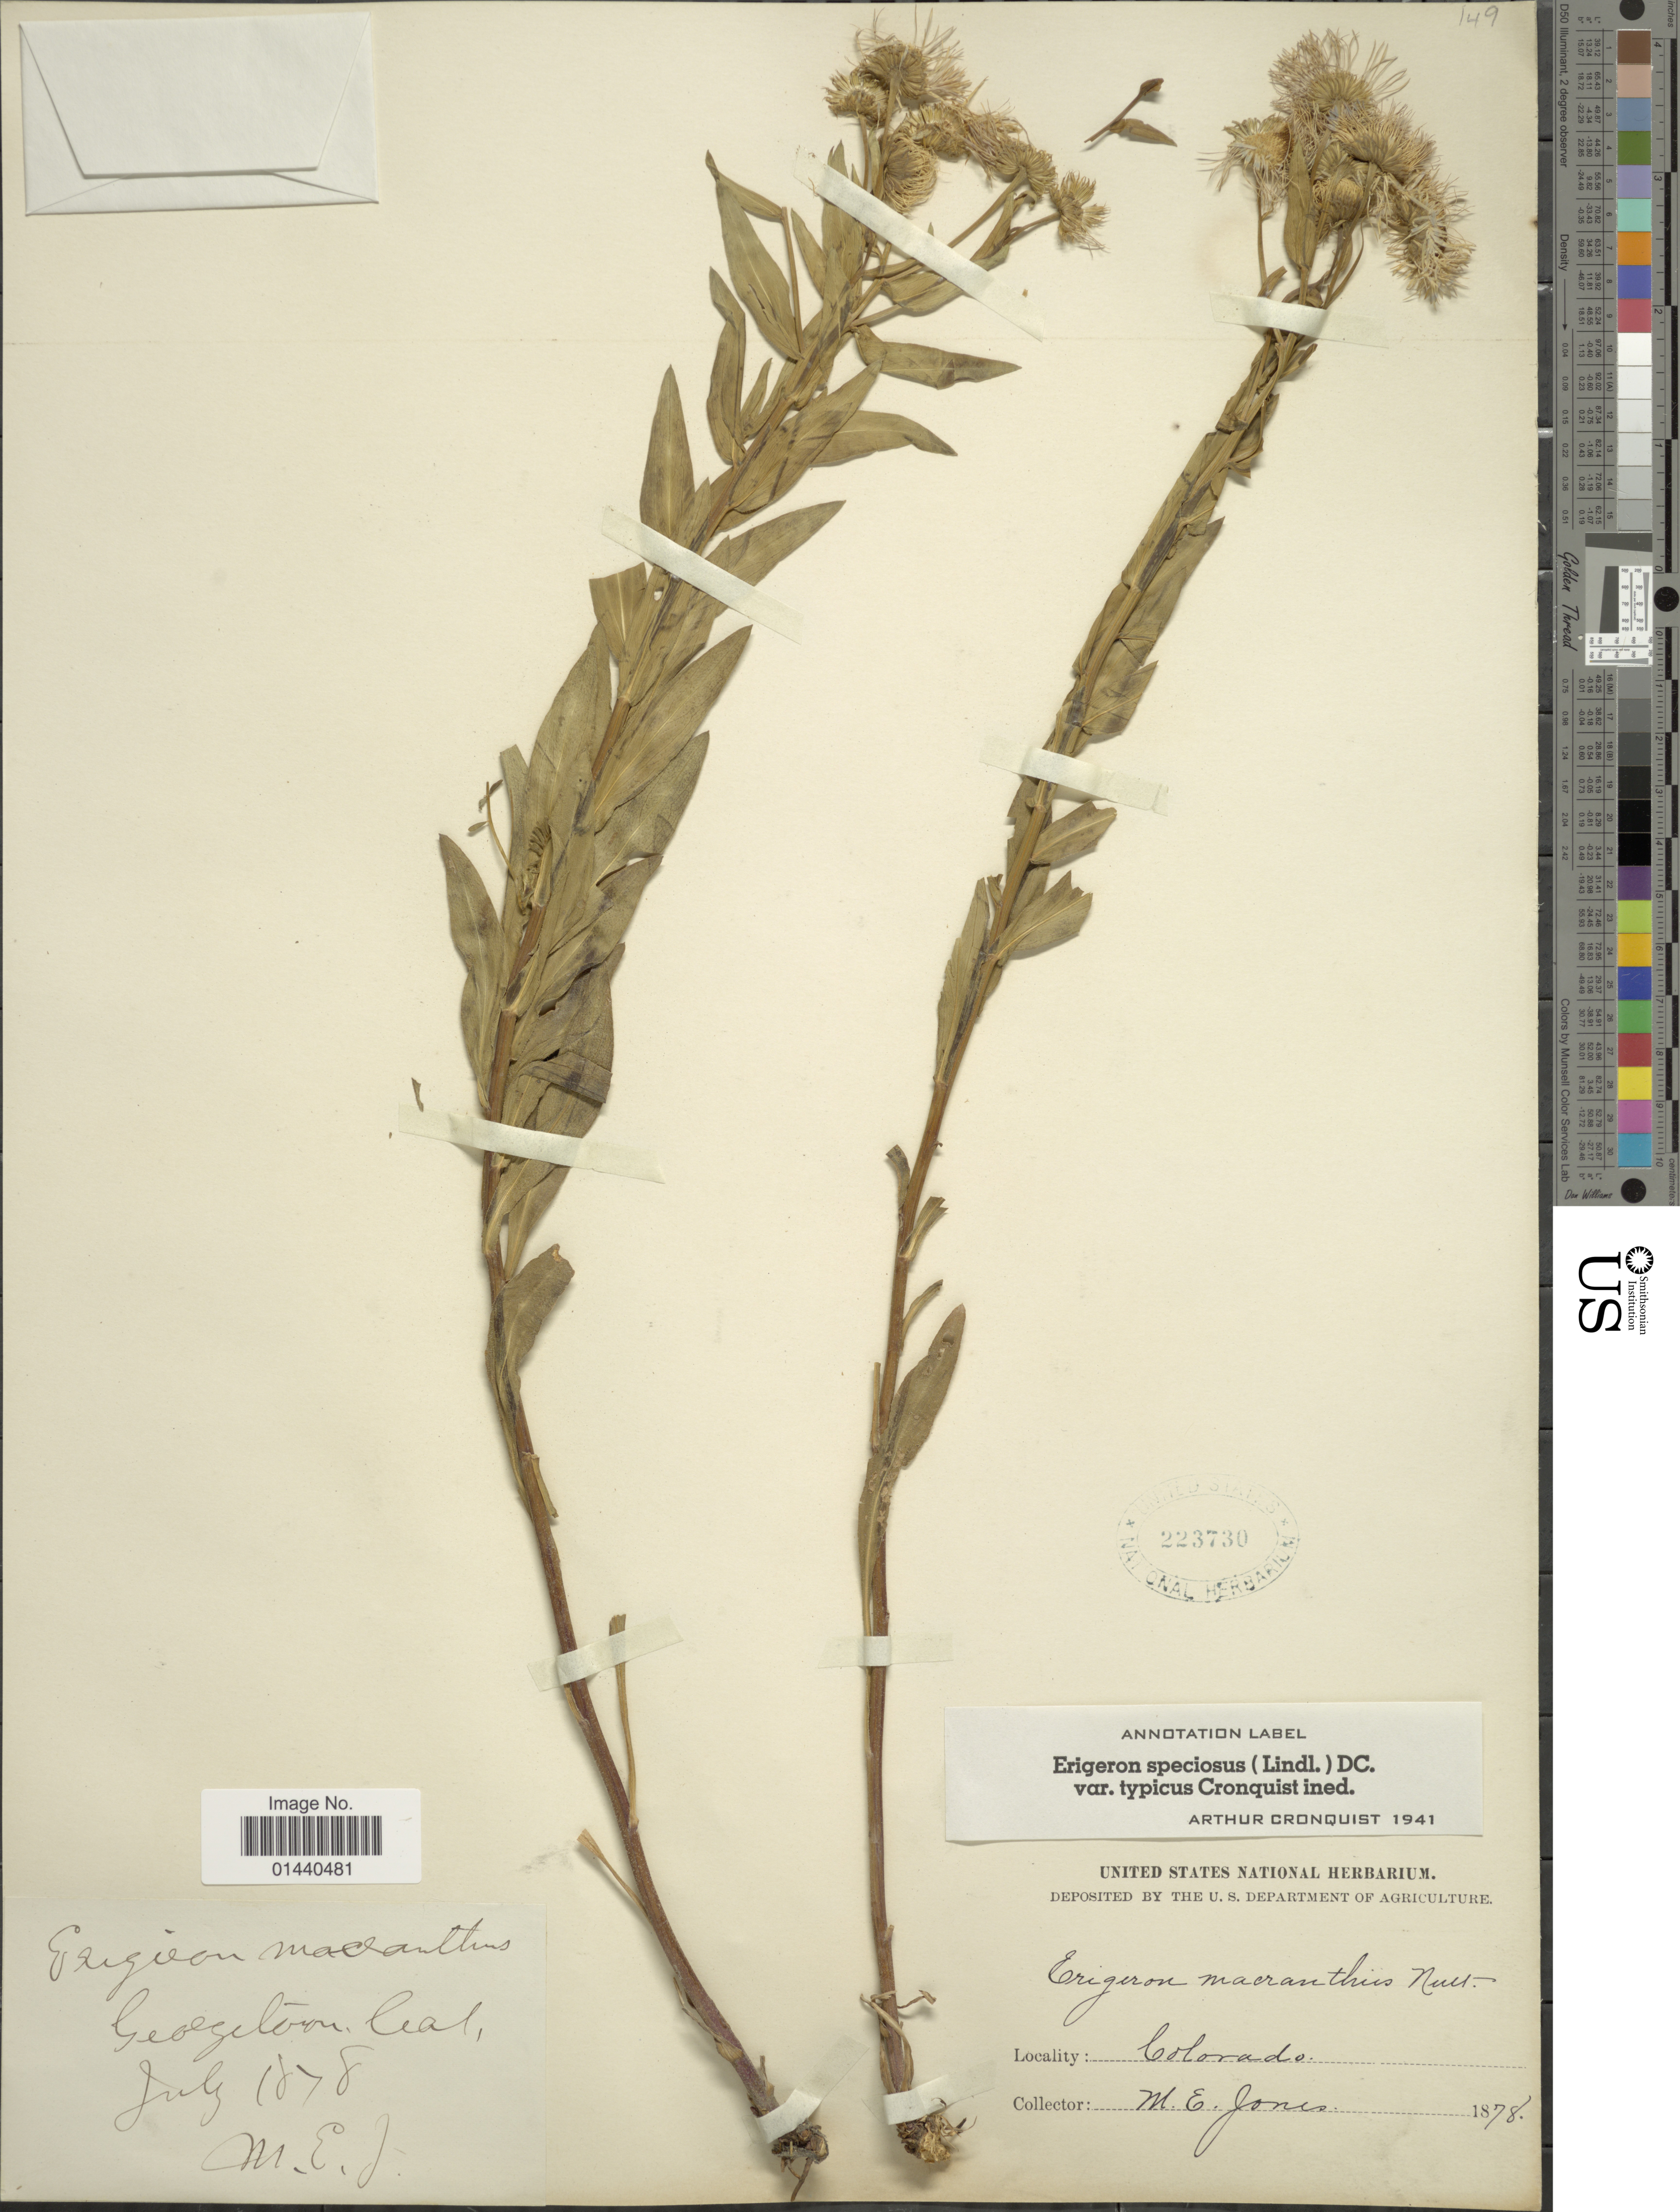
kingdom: Plantae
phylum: Tracheophyta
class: Magnoliopsida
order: Asterales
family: Asteraceae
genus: Erigeron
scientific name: Erigeron speciosus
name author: (Lindl.) DC.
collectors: M. E. Jones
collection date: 1878-07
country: United States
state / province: Colorado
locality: Georgetown. Col.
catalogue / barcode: US 223730